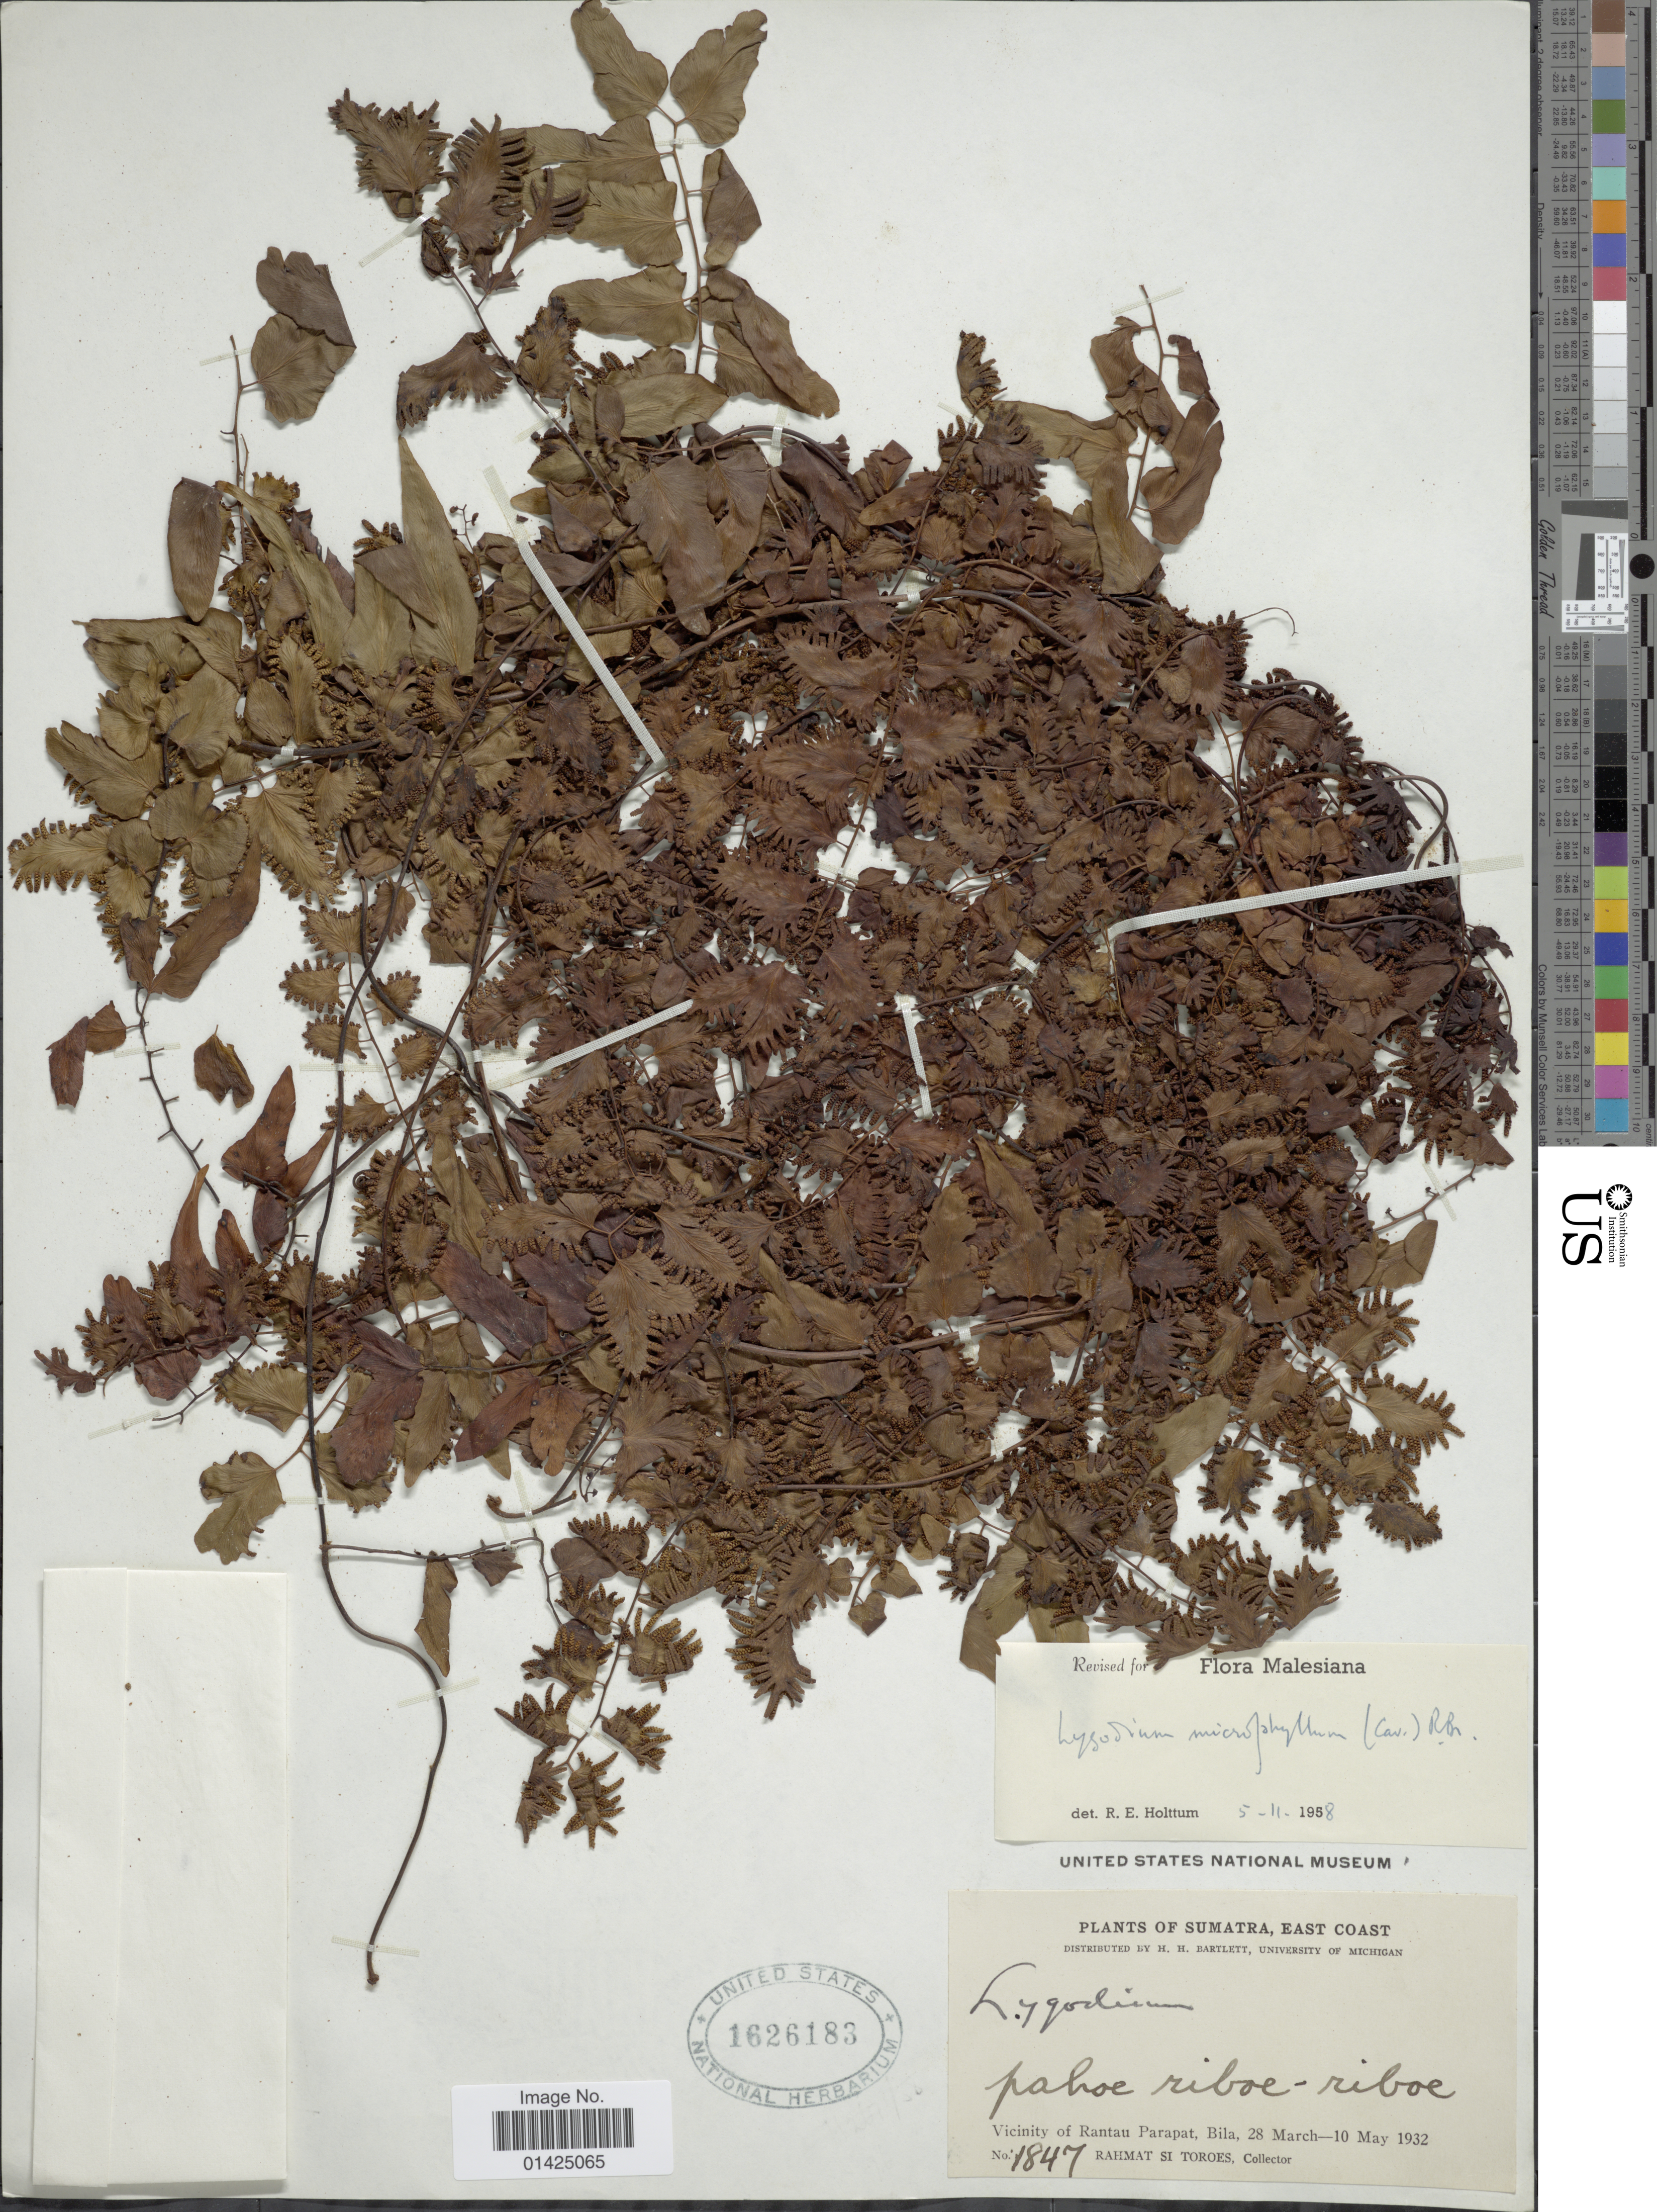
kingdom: Plantae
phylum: Tracheophyta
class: Polypodiopsida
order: Schizaeales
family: Lygodiaceae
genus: Lygodium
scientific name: Lygodium microphyllum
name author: (Cav.) R. Br.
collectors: Rahmat Si Boeea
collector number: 1847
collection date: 1932-03-28/1932-05-10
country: Indonesia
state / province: Sumatra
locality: Sumatra East Coast, Vicinity of Rantau Parapat, Bila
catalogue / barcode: US 1626183